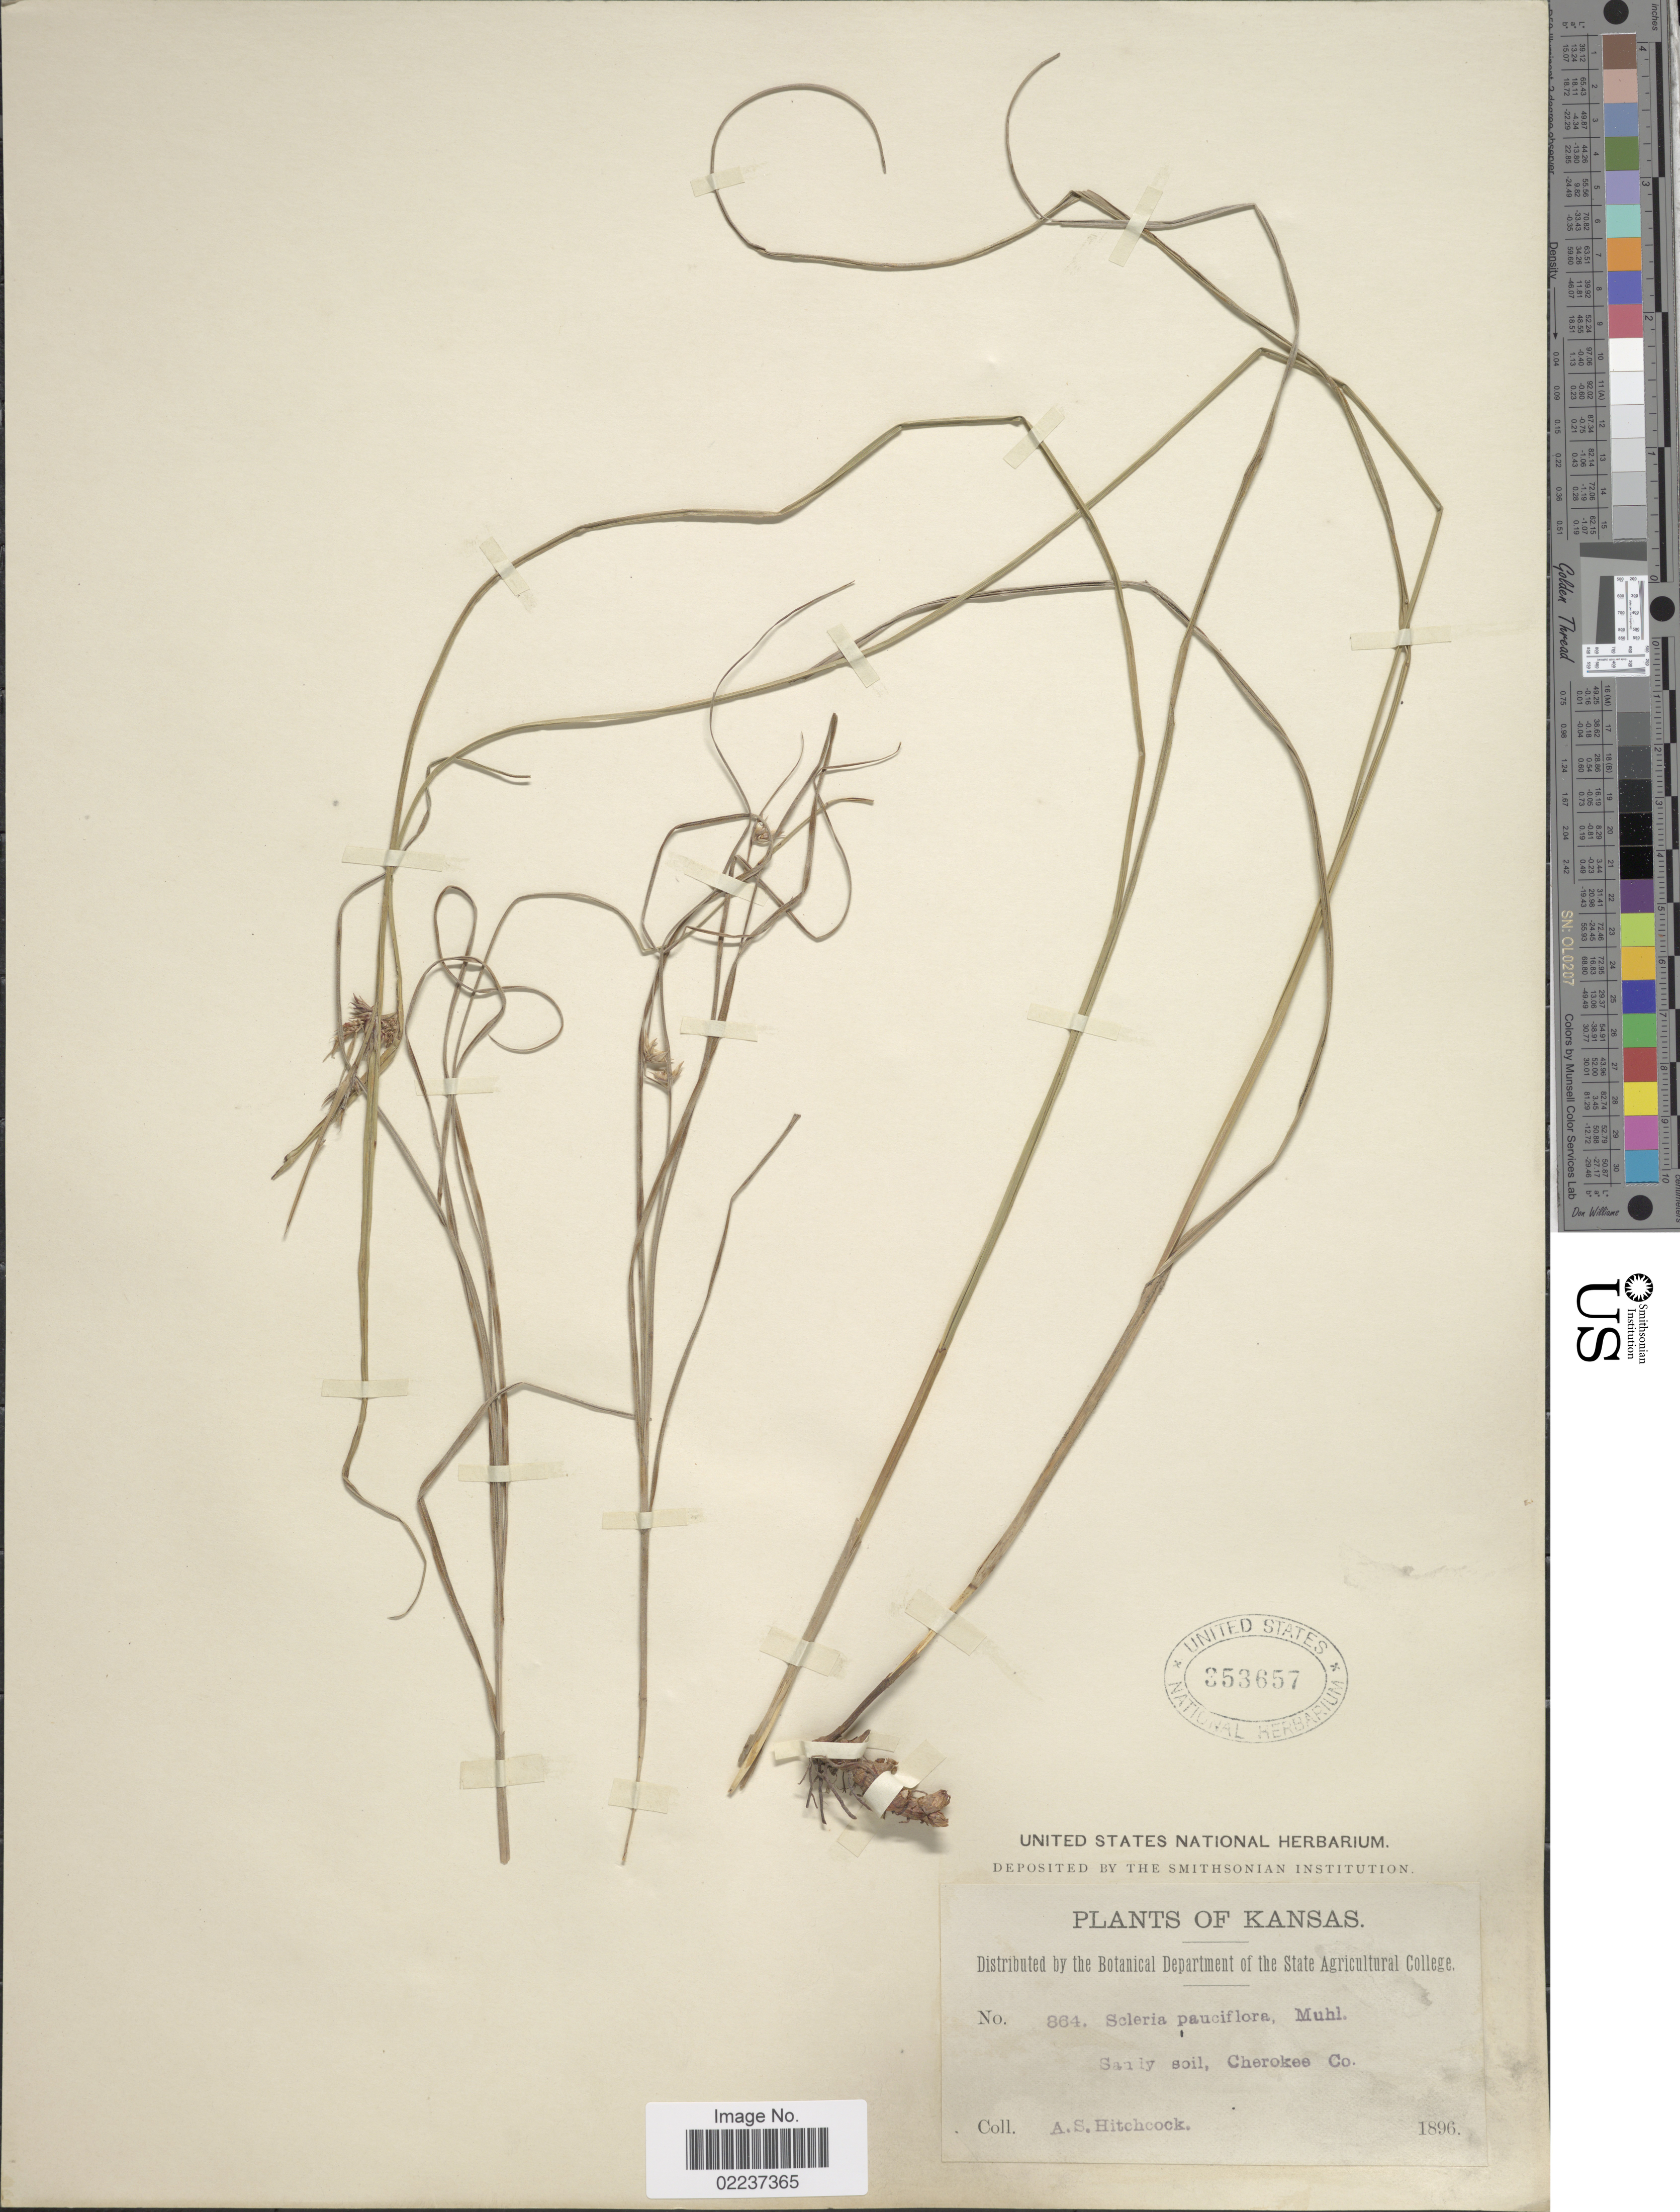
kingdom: Plantae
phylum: Tracheophyta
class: Liliopsida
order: Poales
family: Cyperaceae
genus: Scleria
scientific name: Scleria pauciflora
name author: Muhl. ex Willd.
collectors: A. S. Hitchcock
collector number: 864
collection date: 1896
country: United States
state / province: Kansas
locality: Cherokee Co.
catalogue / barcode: US 353657